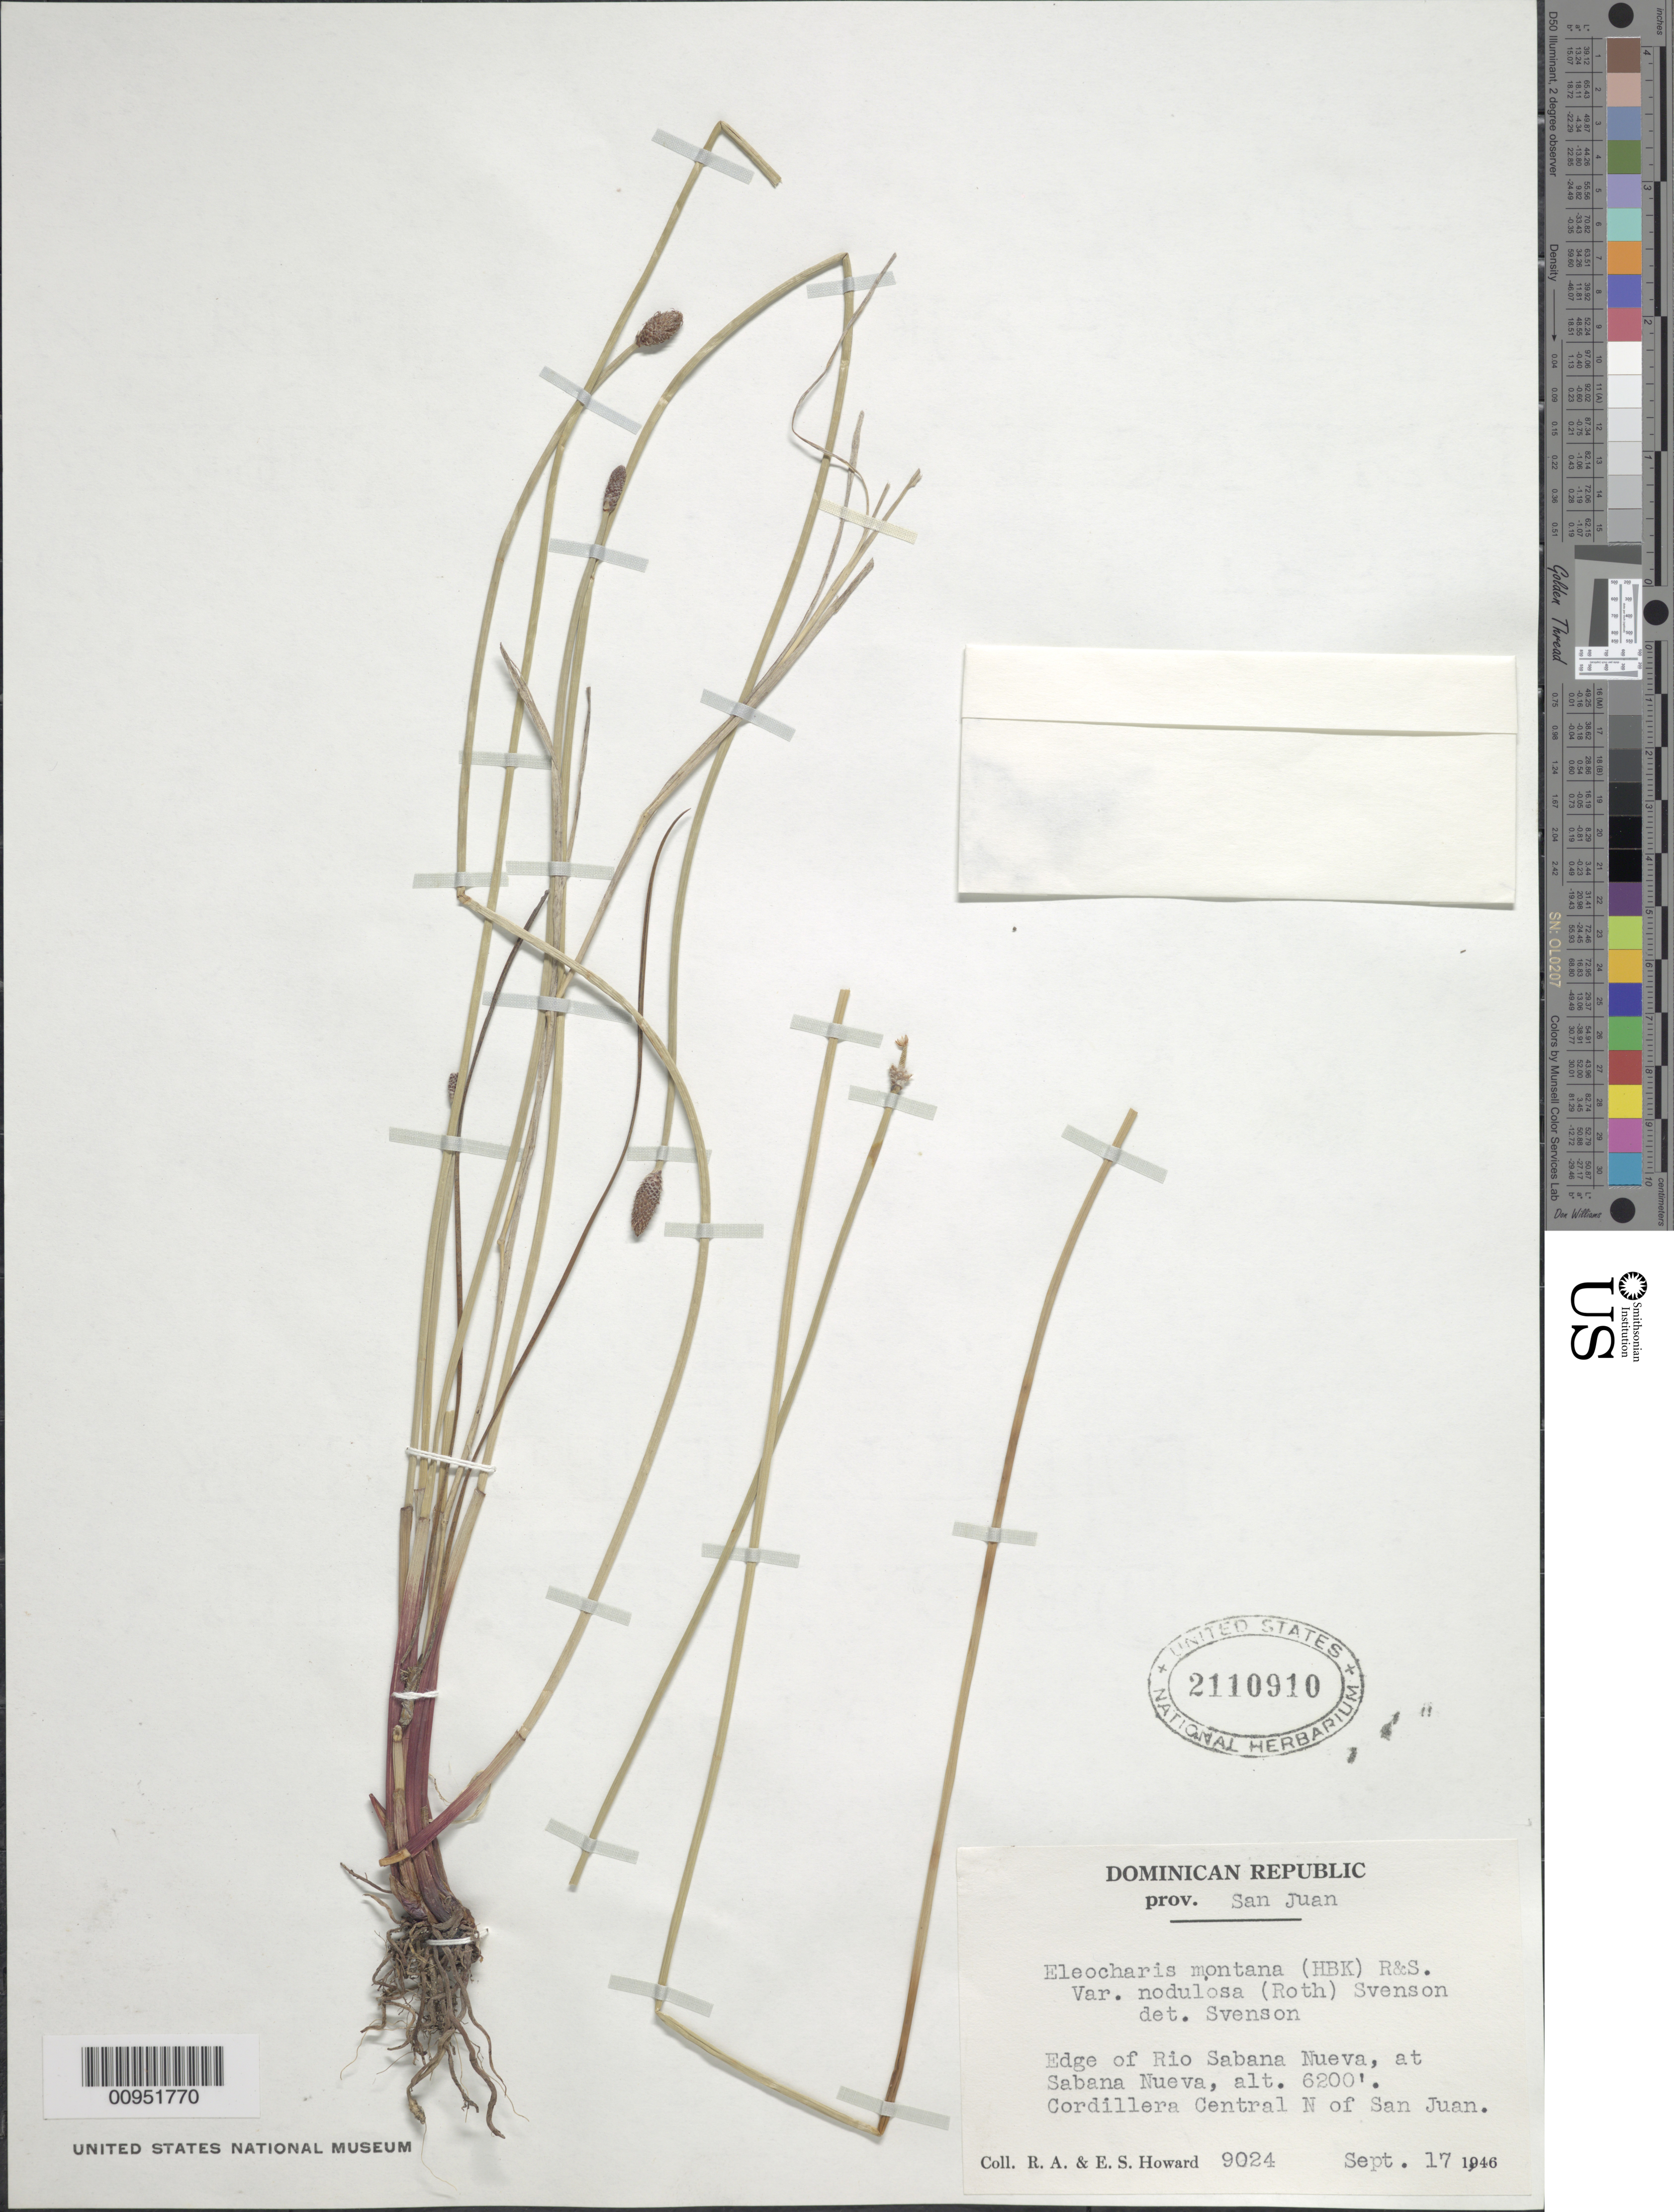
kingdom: Plantae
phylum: Tracheophyta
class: Liliopsida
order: Poales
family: Cyperaceae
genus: Eleocharis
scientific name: Eleocharis montana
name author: (Kunth) Roem. & Schult.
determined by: Svenson, --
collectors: R. A. Howard & E. S. Howard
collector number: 9024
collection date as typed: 17 Sep 1946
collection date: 1946-09-17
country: Dominican Republic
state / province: San Juan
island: Hispaniola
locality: Rio Sabana Nueva, at Sabana Nueva, Cordillera Central N of San Juan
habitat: Edge of rio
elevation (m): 1890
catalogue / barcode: US 2110910